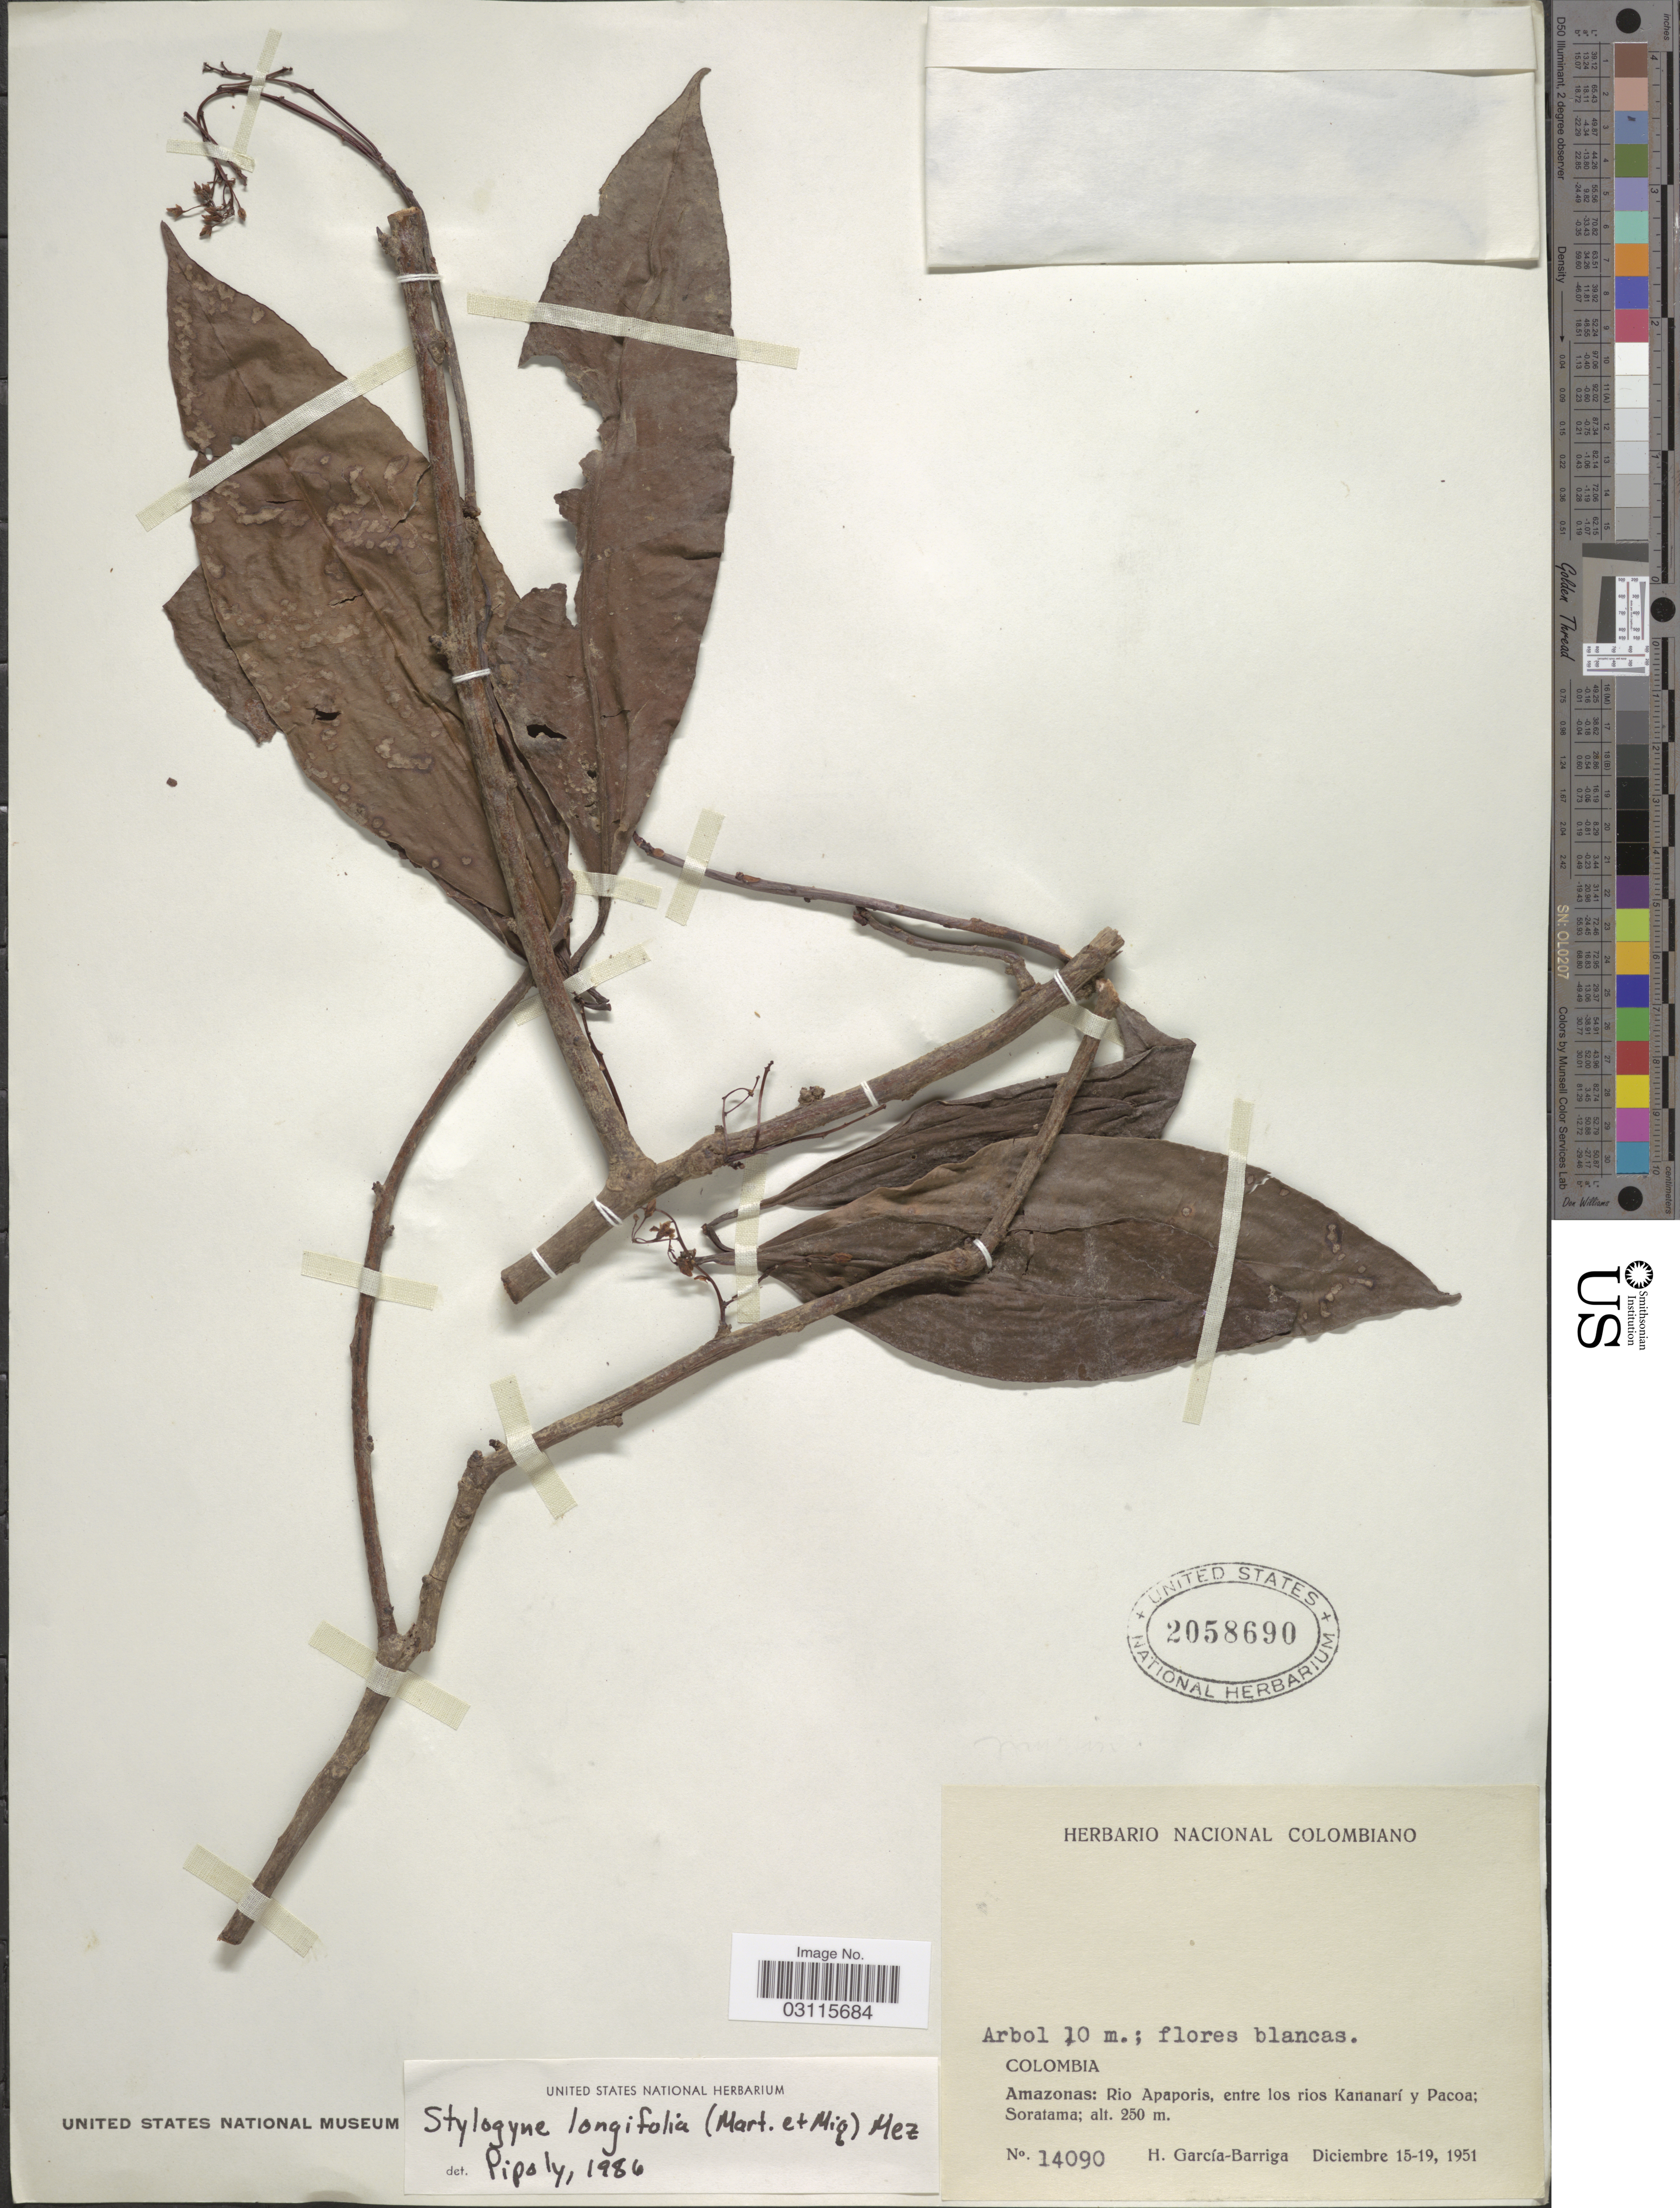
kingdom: Plantae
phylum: Tracheophyta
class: Magnoliopsida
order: Ericales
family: Primulaceae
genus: Stylogyne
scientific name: Stylogyne longifolia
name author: Mez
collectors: H. García Barriga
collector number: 14090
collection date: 1951-12-15/1951-12-19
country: Colombia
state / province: Amazônas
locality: Rio Apaporis, entre los rios Kananarí y Pacoa; Soratama.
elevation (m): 250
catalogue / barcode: US 2058690